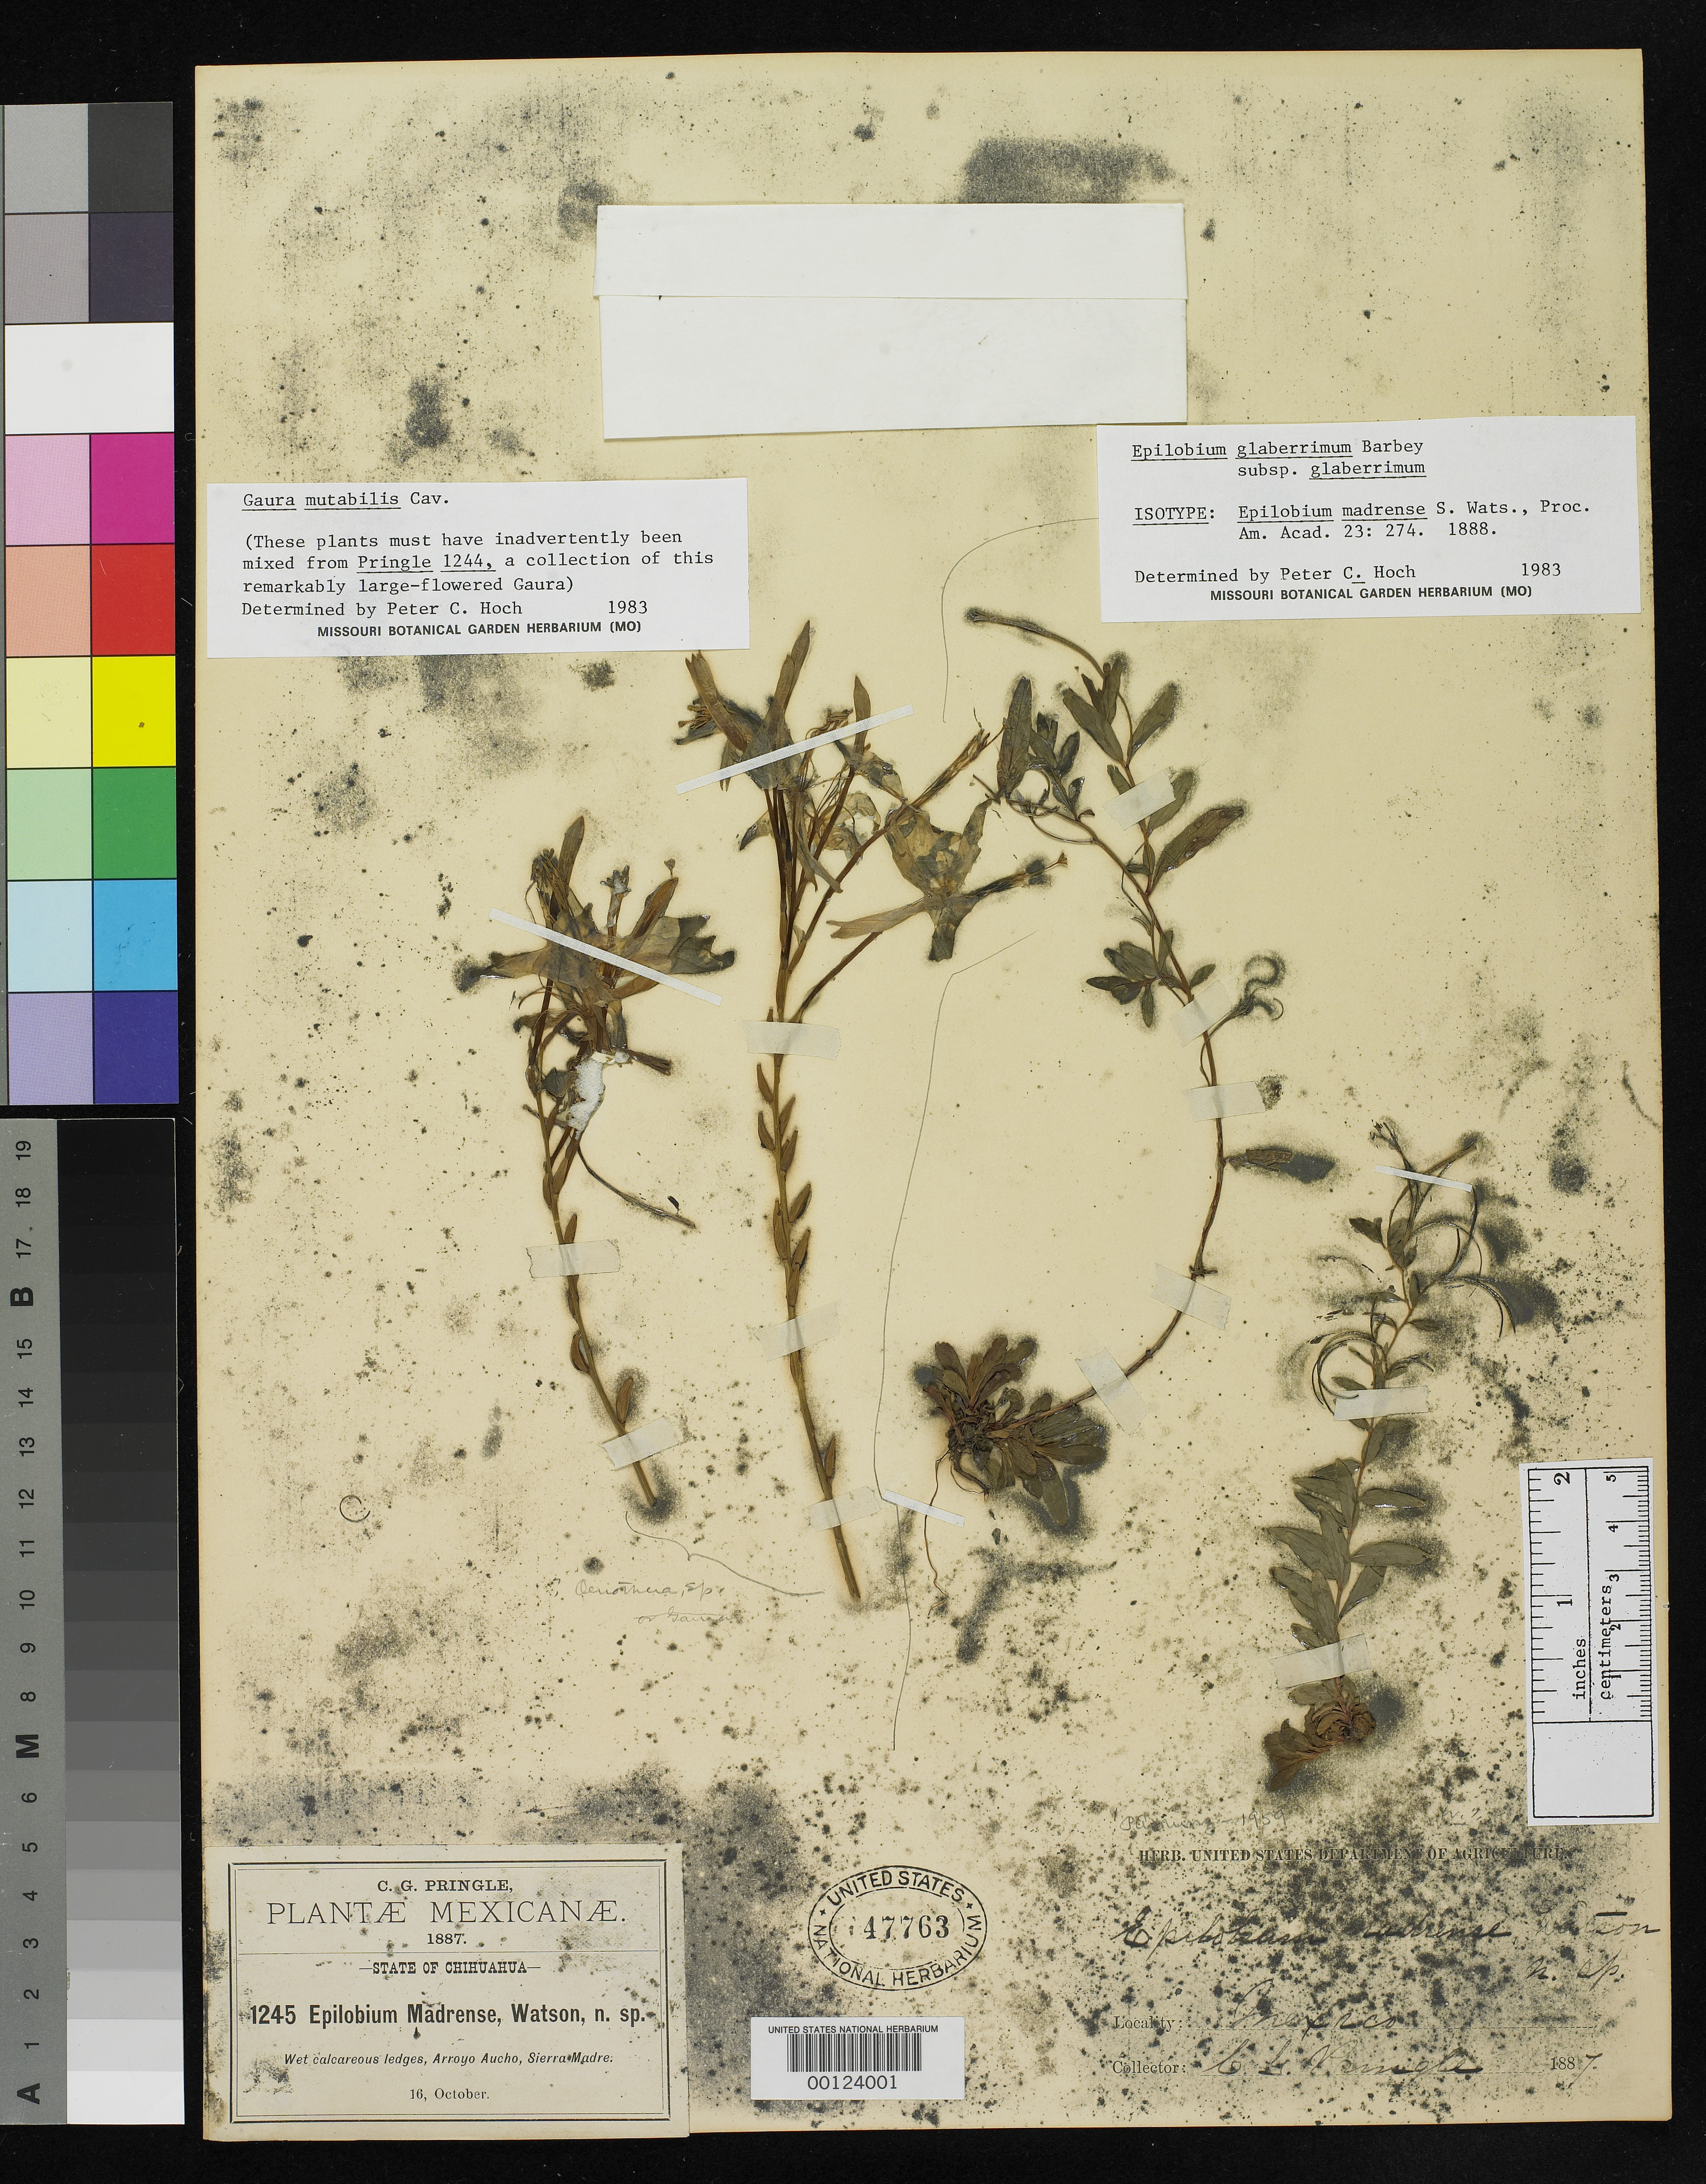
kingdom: Plantae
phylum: Tracheophyta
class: Magnoliopsida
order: Myrtales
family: Onagraceae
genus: Epilobium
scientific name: Epilobium madrense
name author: S. Watson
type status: Type Collection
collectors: C. G. Pringle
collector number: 1245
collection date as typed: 16 Oct 1887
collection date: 1887-10-16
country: Mexico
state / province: Chihuahua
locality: Sierra Madre.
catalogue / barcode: US 47763